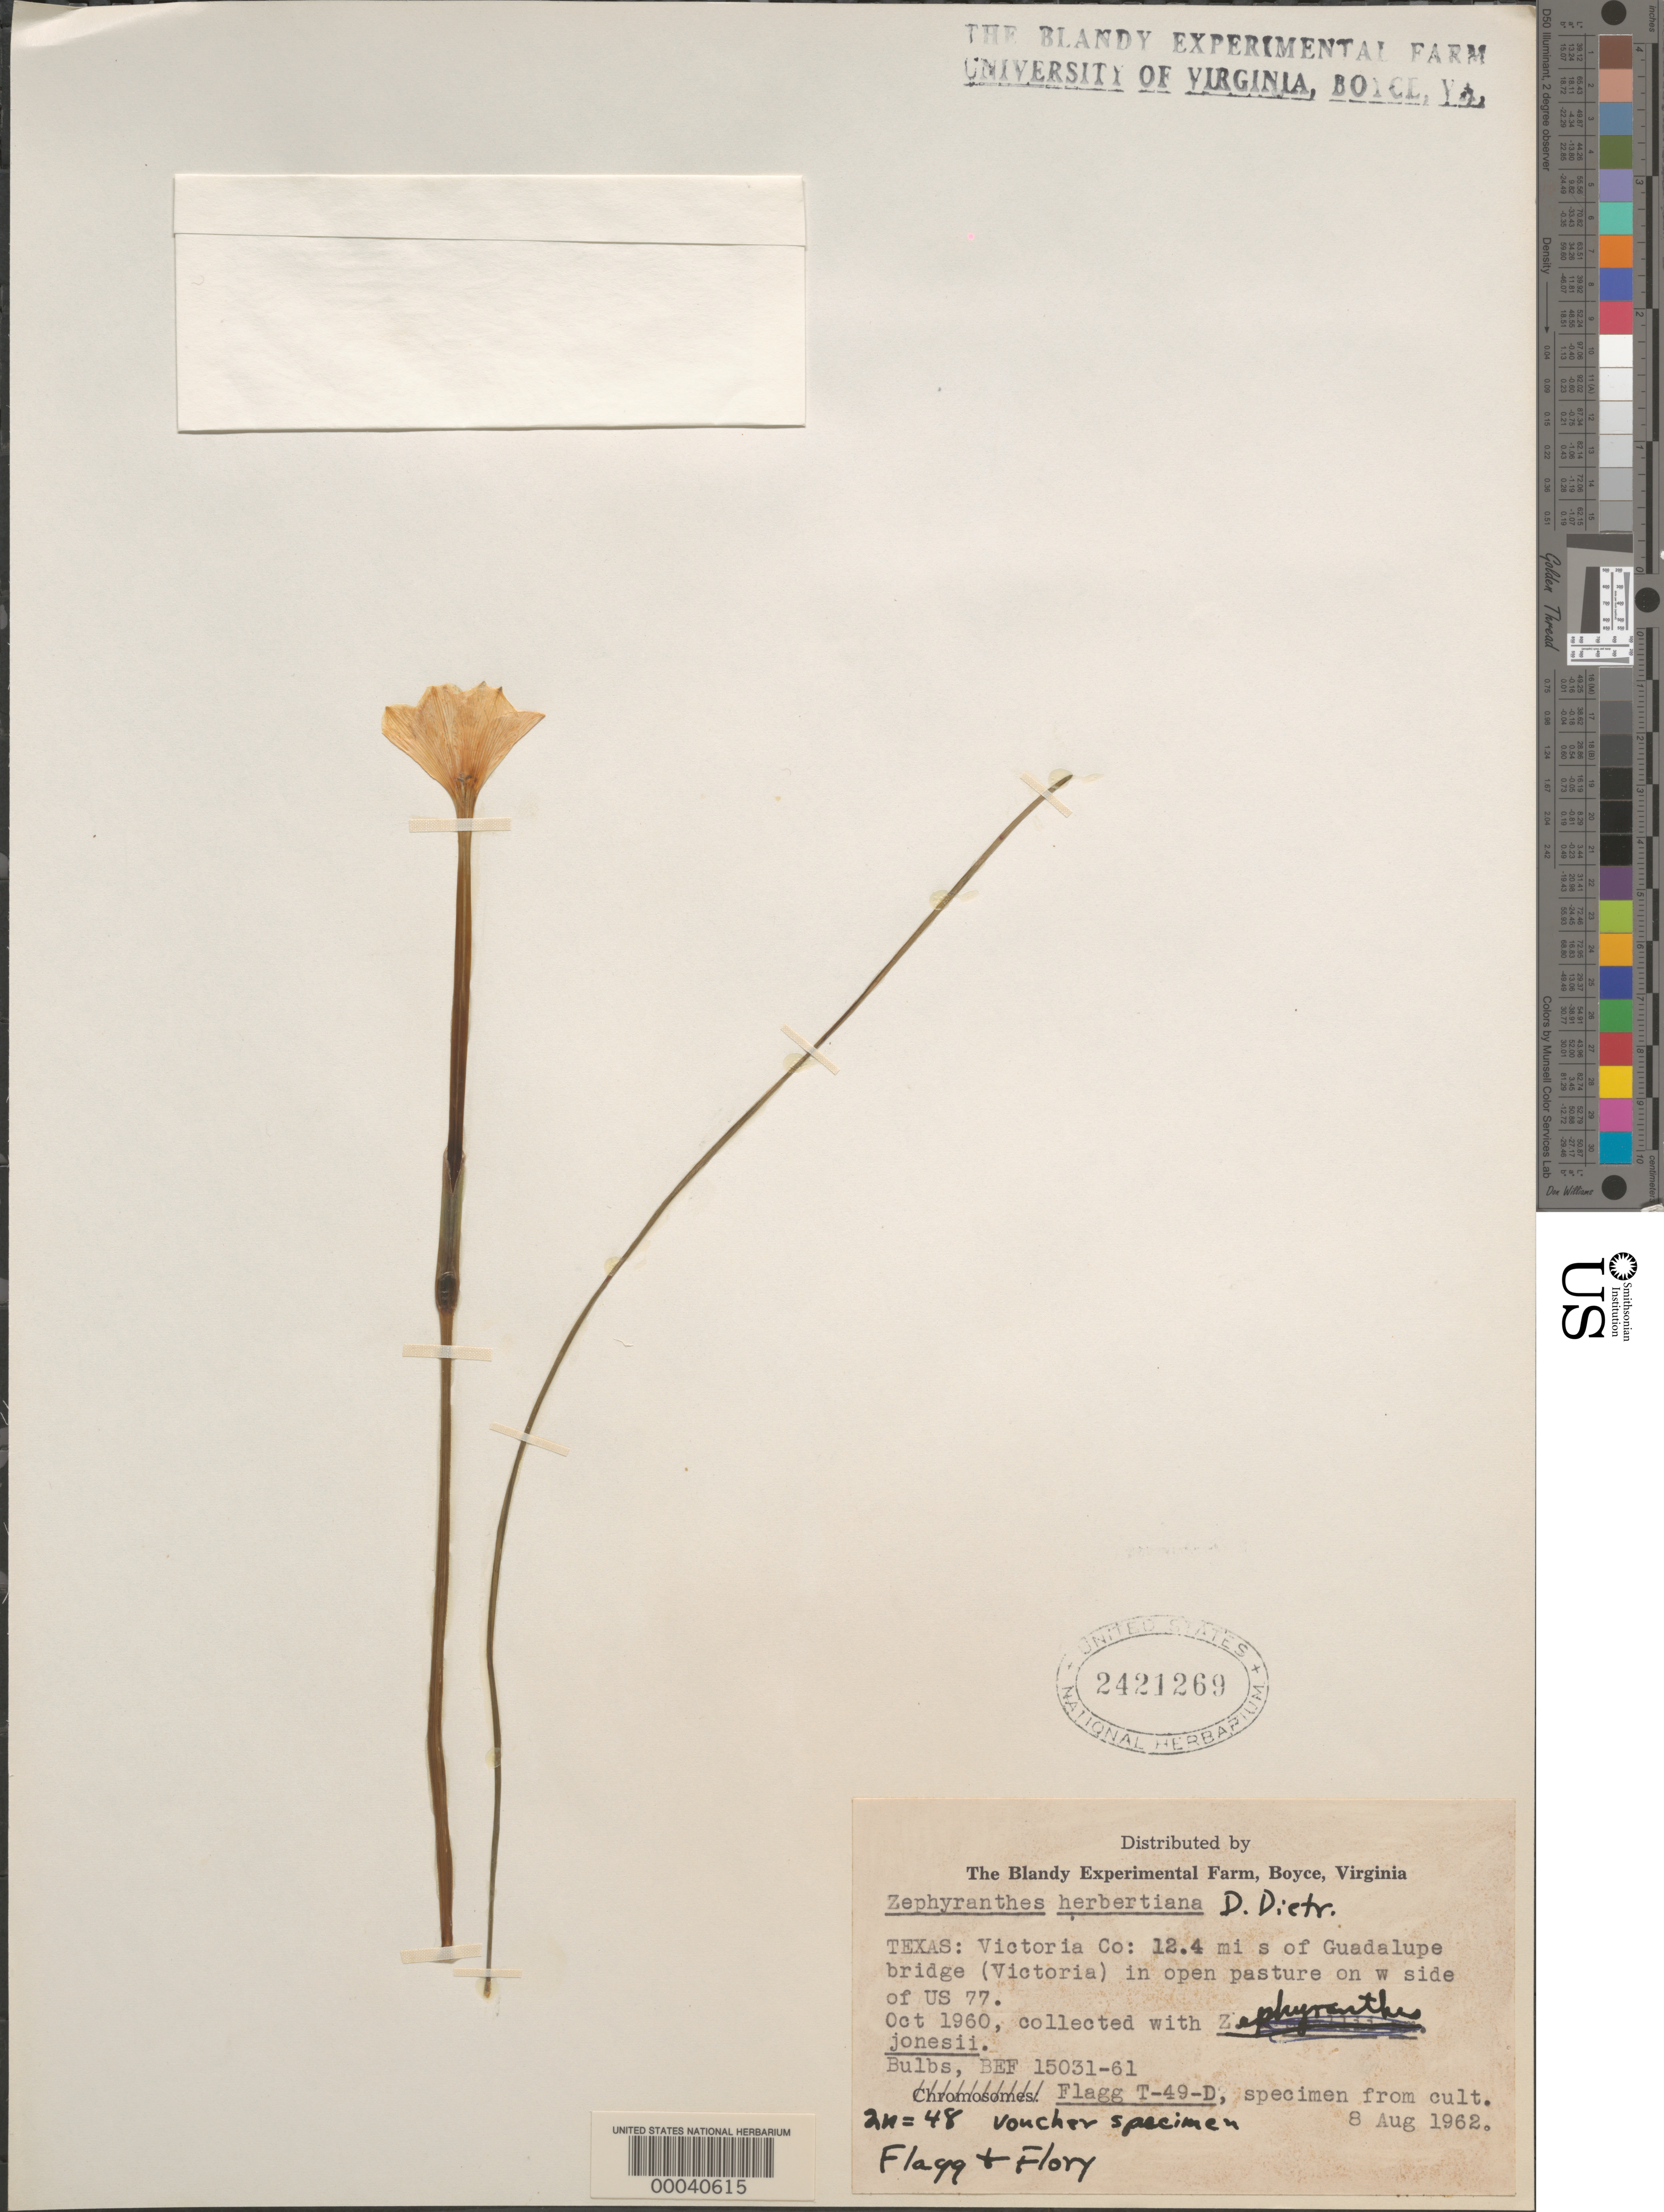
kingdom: Plantae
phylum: Tracheophyta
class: Liliopsida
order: Asparagales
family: Amaryllidaceae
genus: Zephyranthes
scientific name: Zephyranthes herbertiana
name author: D. Dietr.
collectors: R. O. Flagg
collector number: T-49-d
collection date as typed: Oct 1960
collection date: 1960-10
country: United States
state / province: Texas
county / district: Victoria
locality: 12.4 mi. s of guadalupe bridge (victoria) on w side us 77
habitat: In open pasture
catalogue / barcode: US 2421269